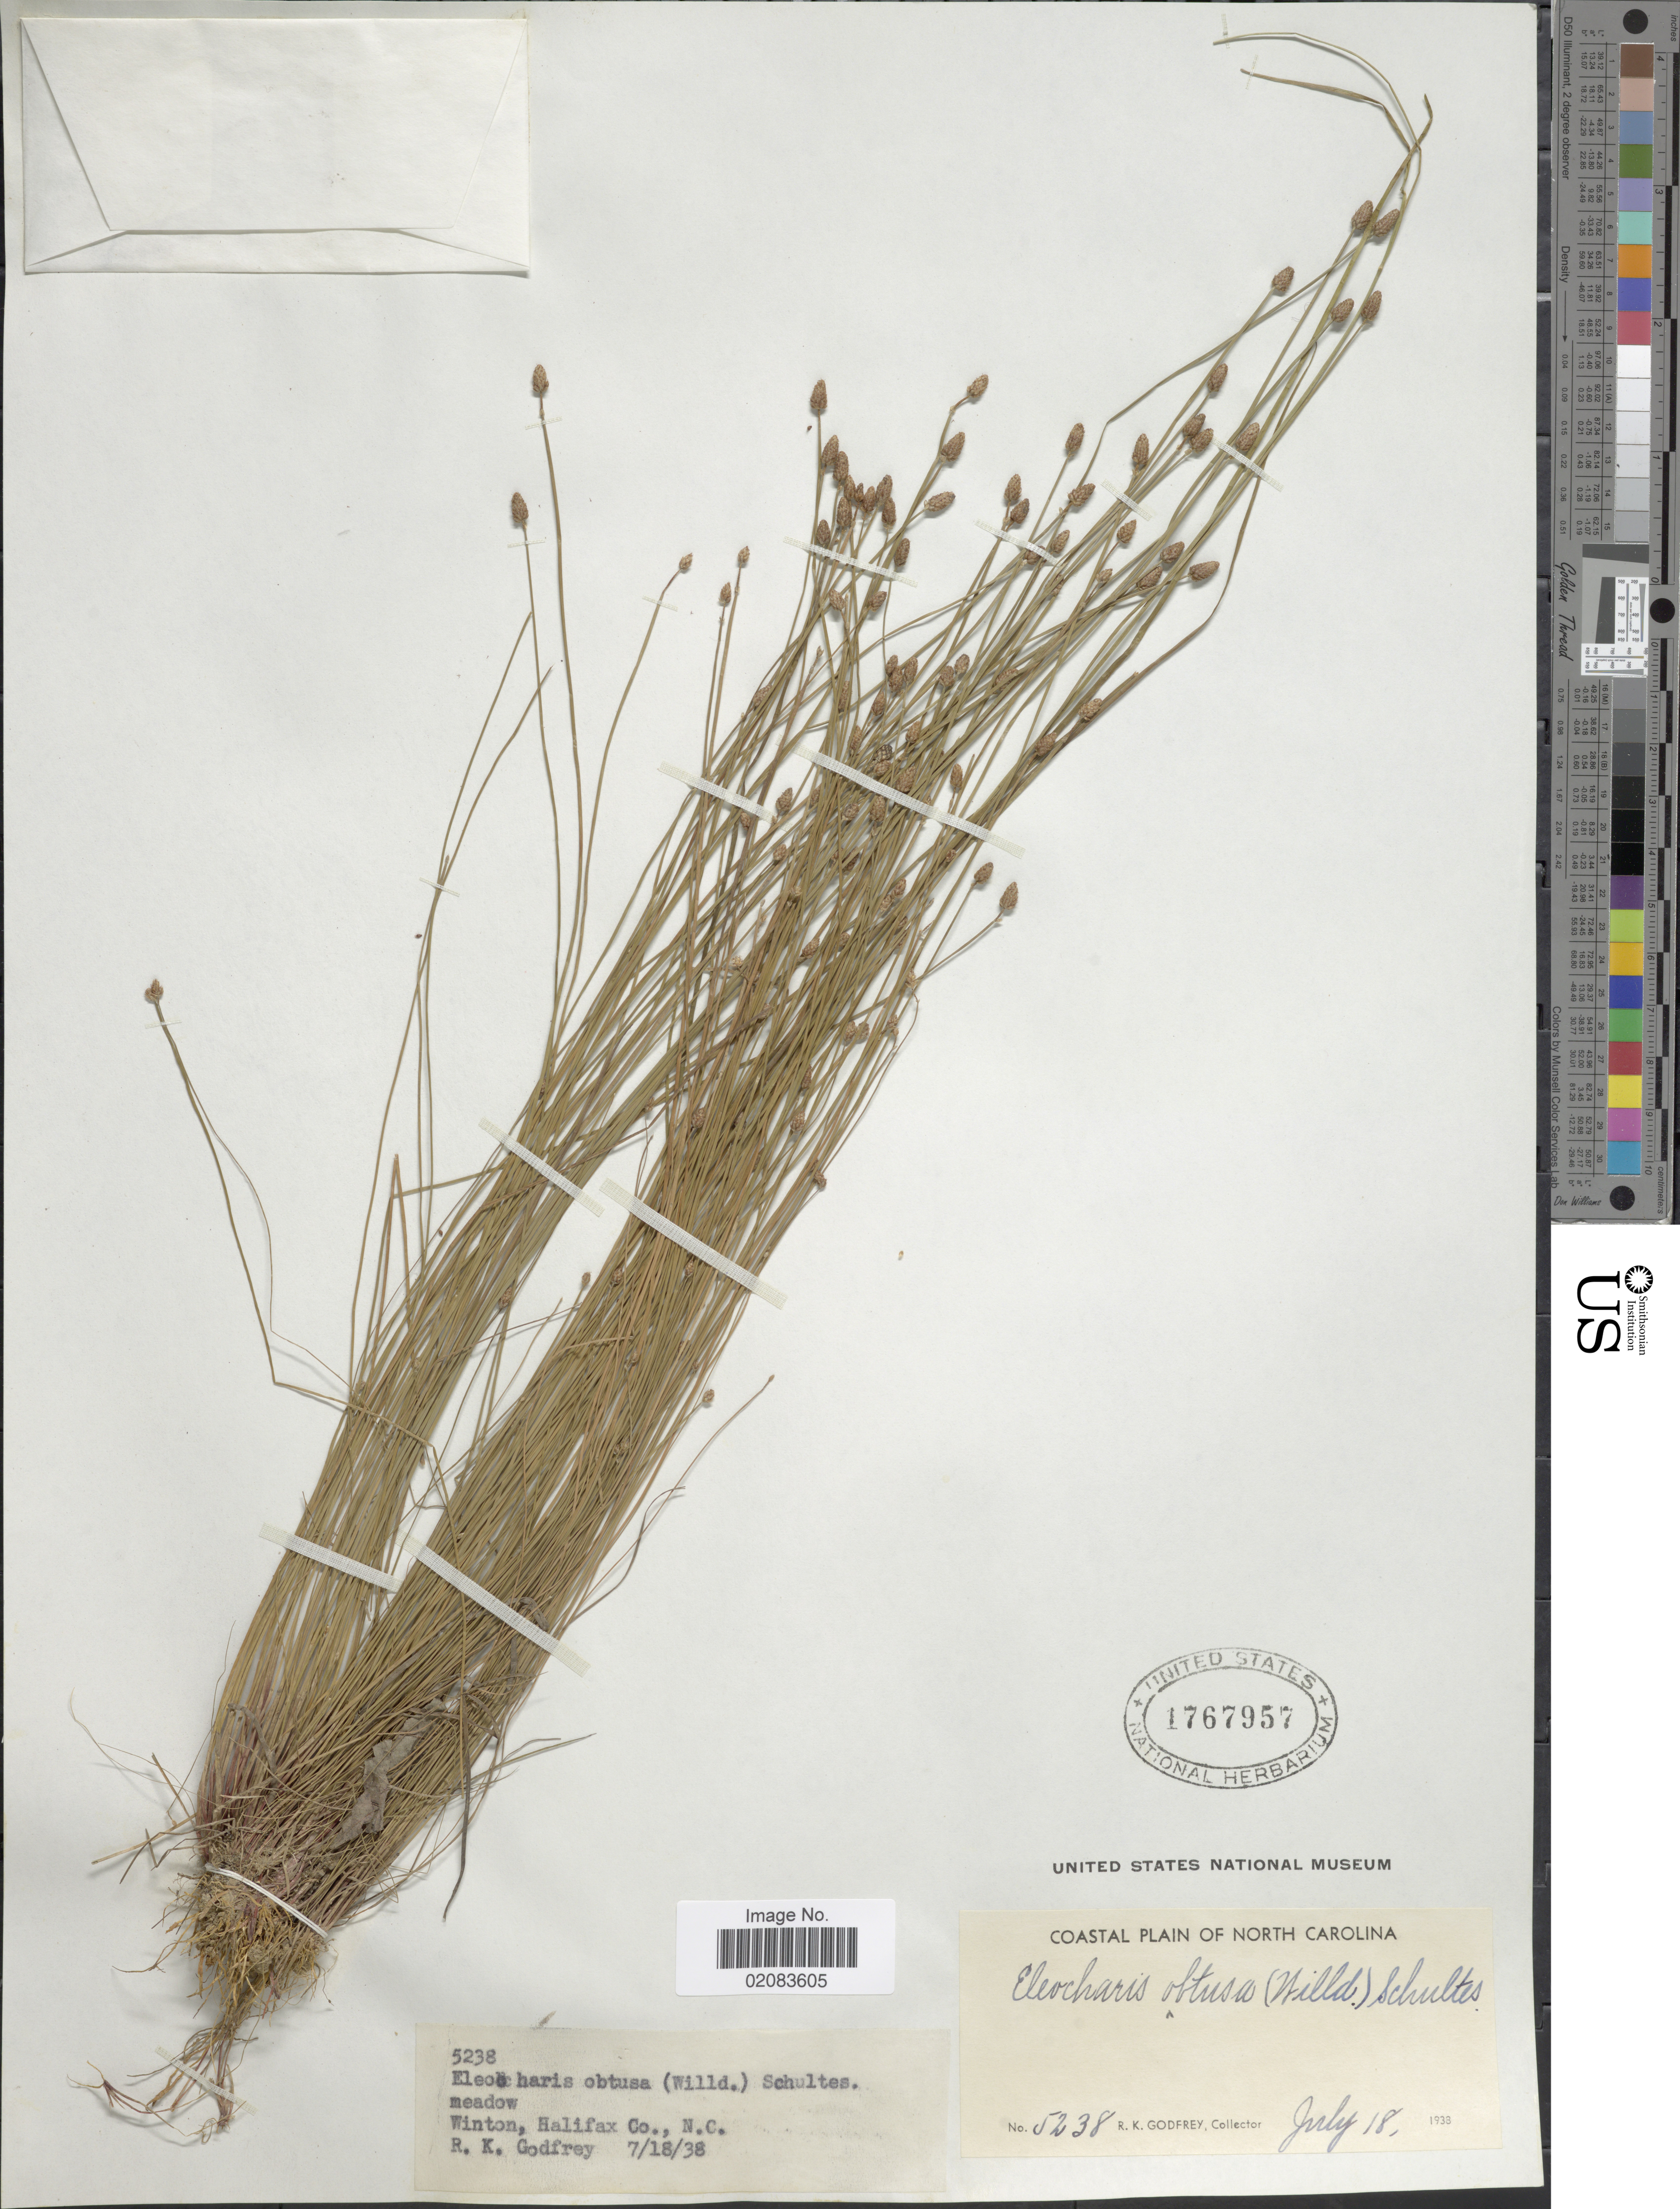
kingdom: Plantae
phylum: Tracheophyta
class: Liliopsida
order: Poales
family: Cyperaceae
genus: Eleocharis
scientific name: Eleocharis obtusa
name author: (Willd.) Schult.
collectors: R. K. Godfrey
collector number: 5238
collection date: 1933-07-18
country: United States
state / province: North Carolina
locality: Coastal Plain, meadow, Winton, Halifax Co.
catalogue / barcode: US 1767957